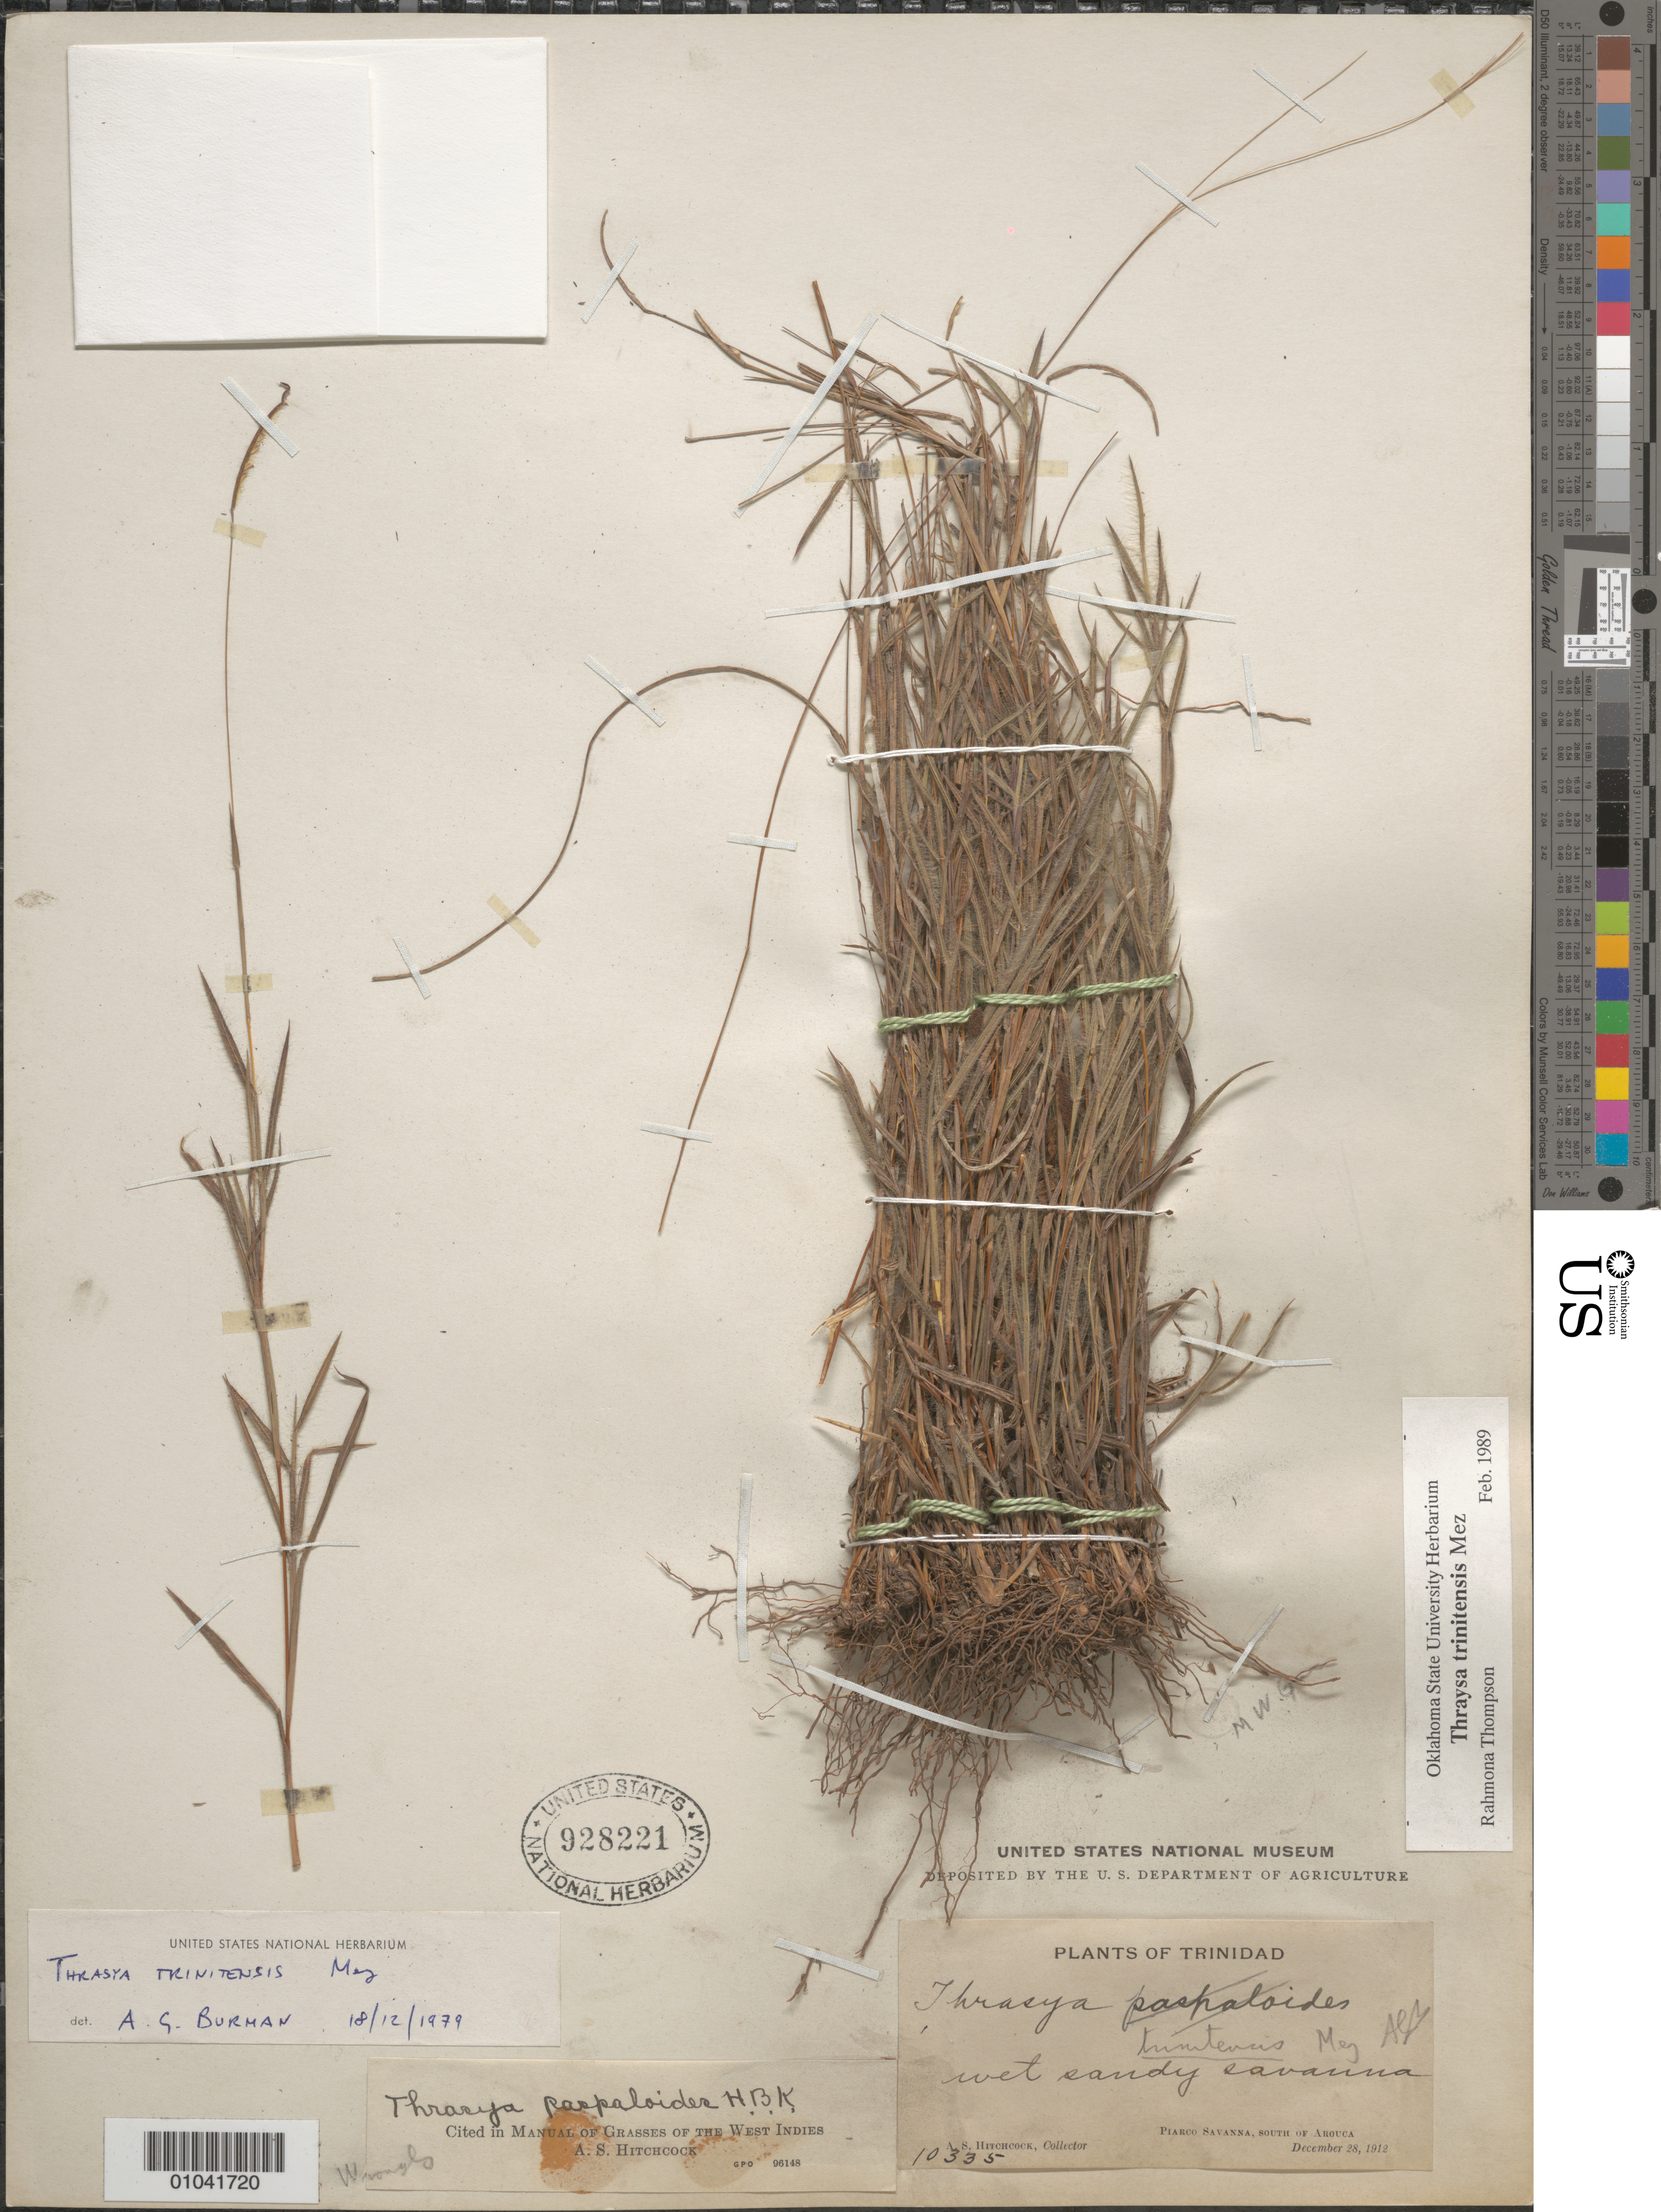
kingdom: Plantae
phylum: Tracheophyta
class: Liliopsida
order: Poales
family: Poaceae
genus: Paspalum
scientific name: Paspalum trinitense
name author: (Mez) S. Denham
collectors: A. S. Hitchcock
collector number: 10335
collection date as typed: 28 Dec 1912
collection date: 1912-12-28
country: Trinidad and Tobago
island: Trinidad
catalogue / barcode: US 928221